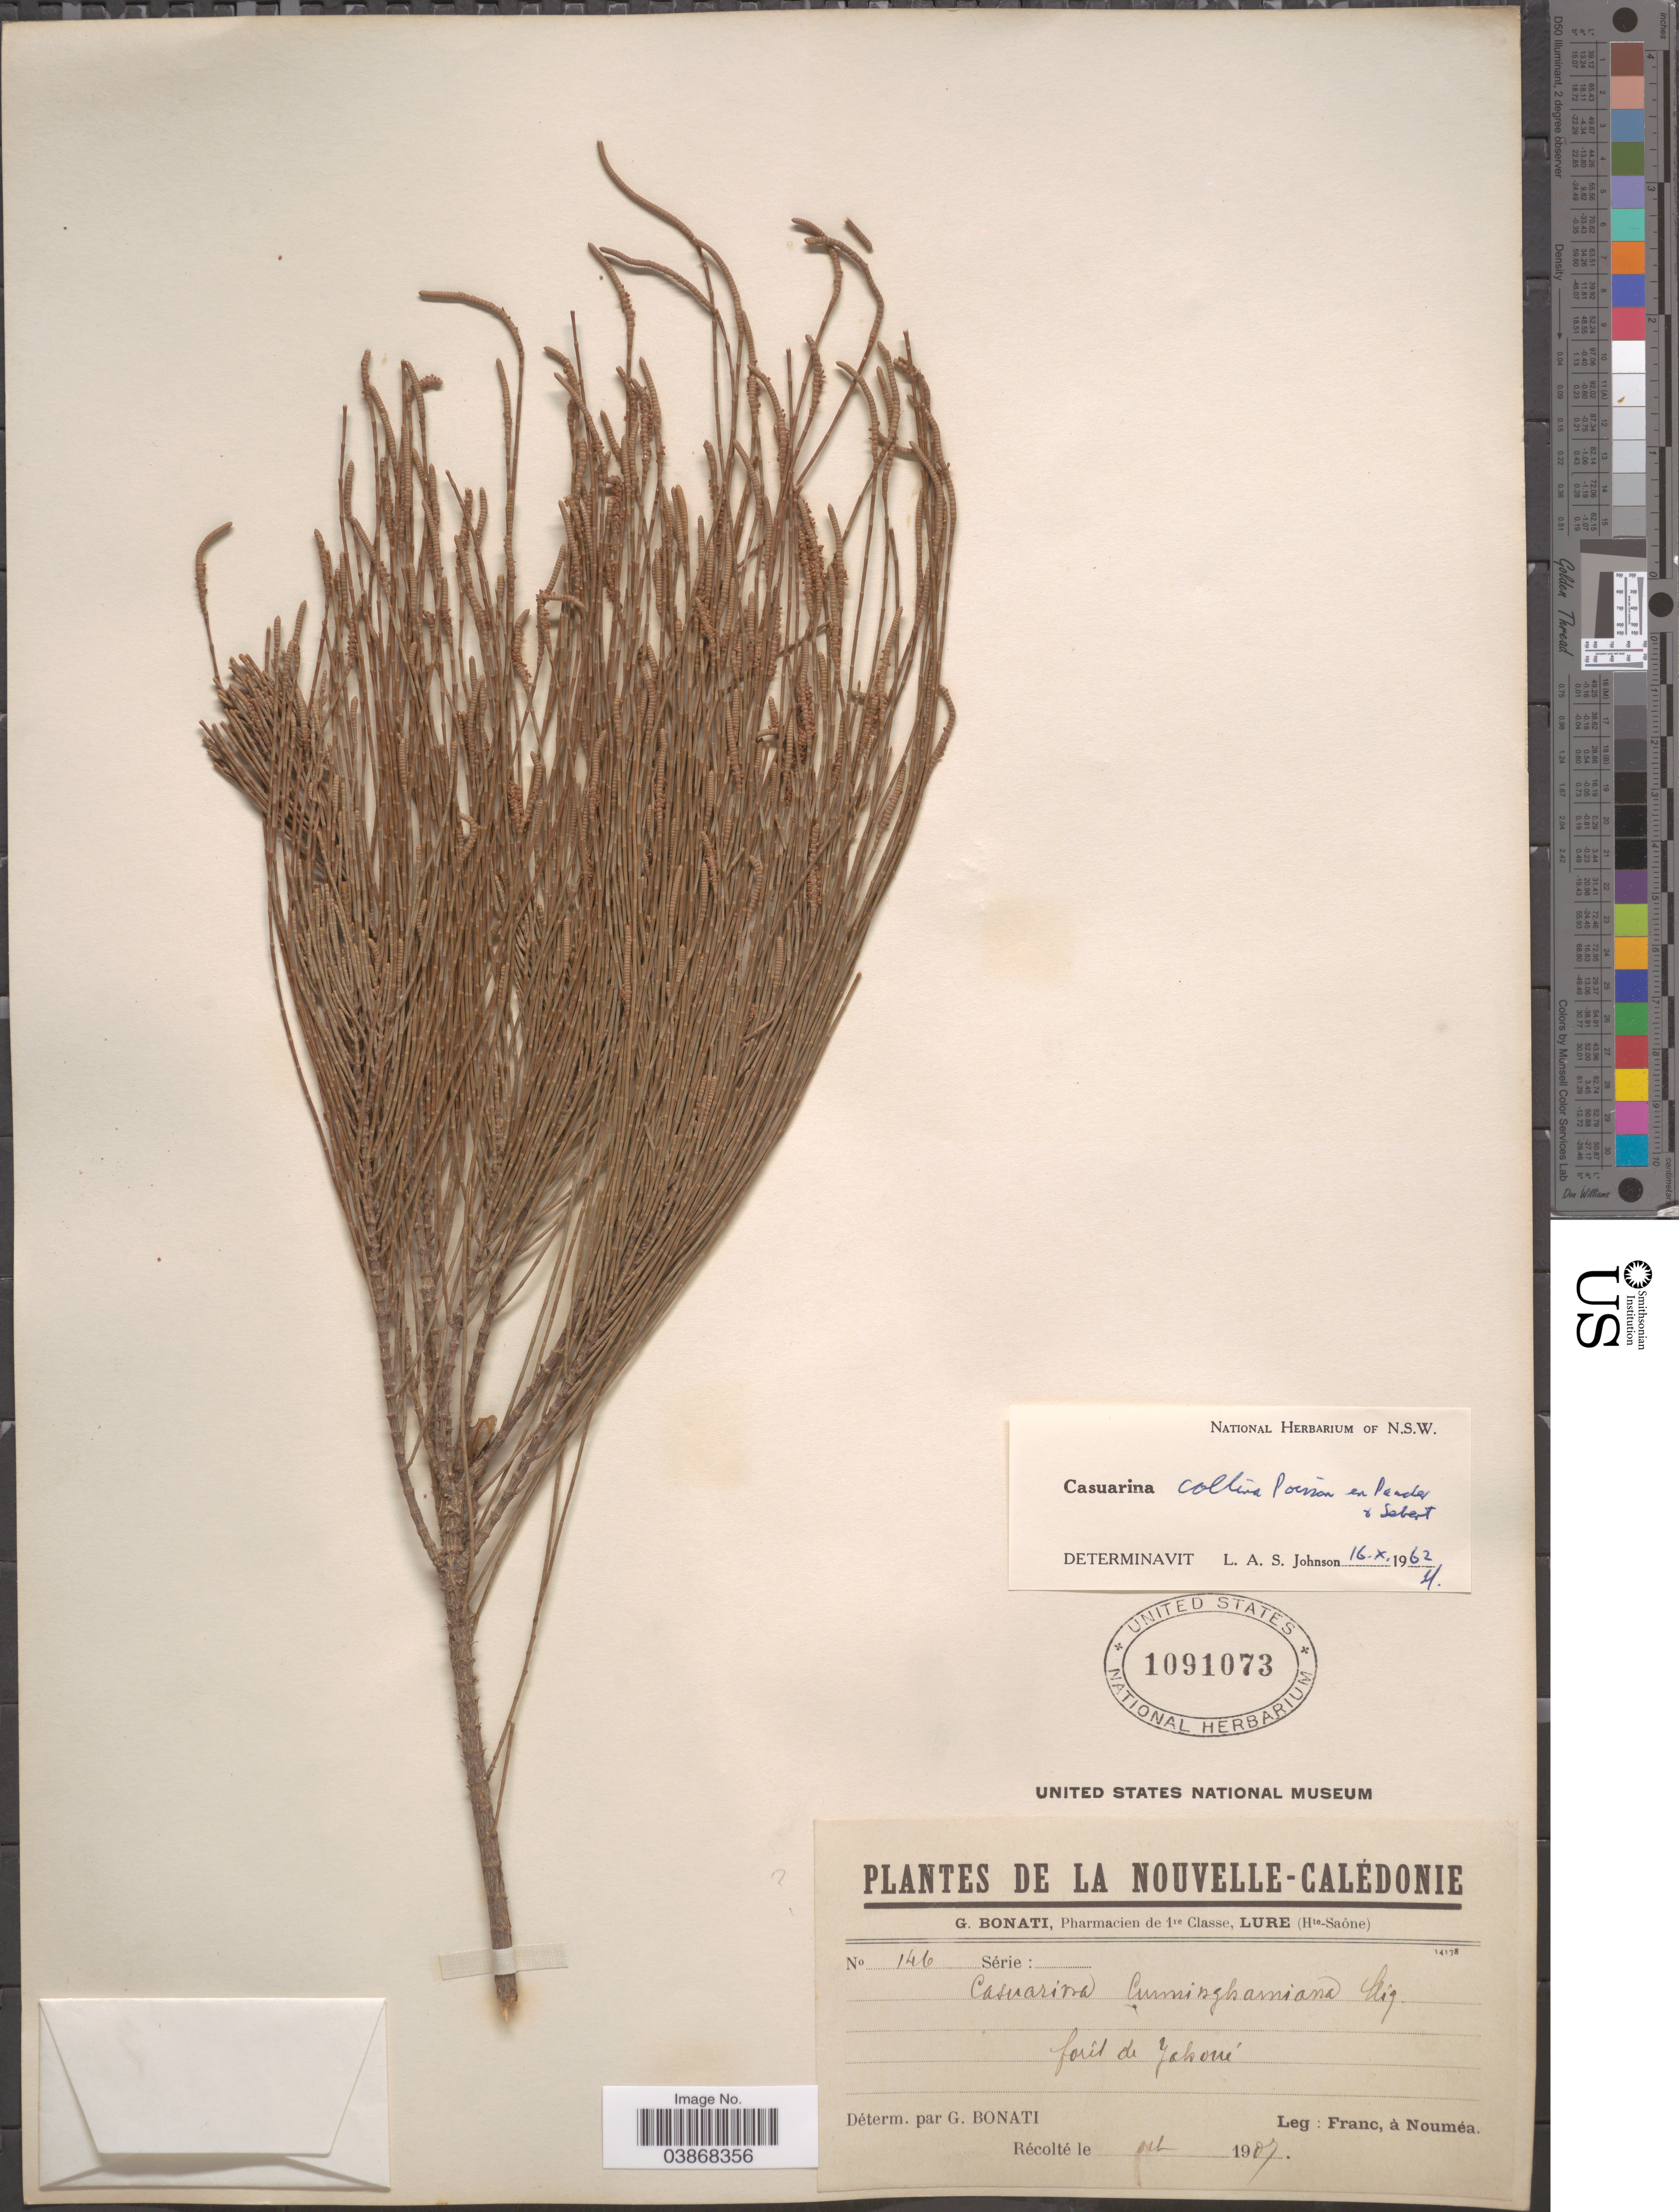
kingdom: Plantae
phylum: Tracheophyta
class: Magnoliopsida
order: Fagales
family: Casuarinaceae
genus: Casuarina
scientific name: Casuarina collina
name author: J. Poiss. ex Pancher & Sebert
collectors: F. Noumea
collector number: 146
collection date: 1907-10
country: New Caledonia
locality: Nouvelle-Calédonie. Forêt de Yahoué.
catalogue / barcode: US 1091073